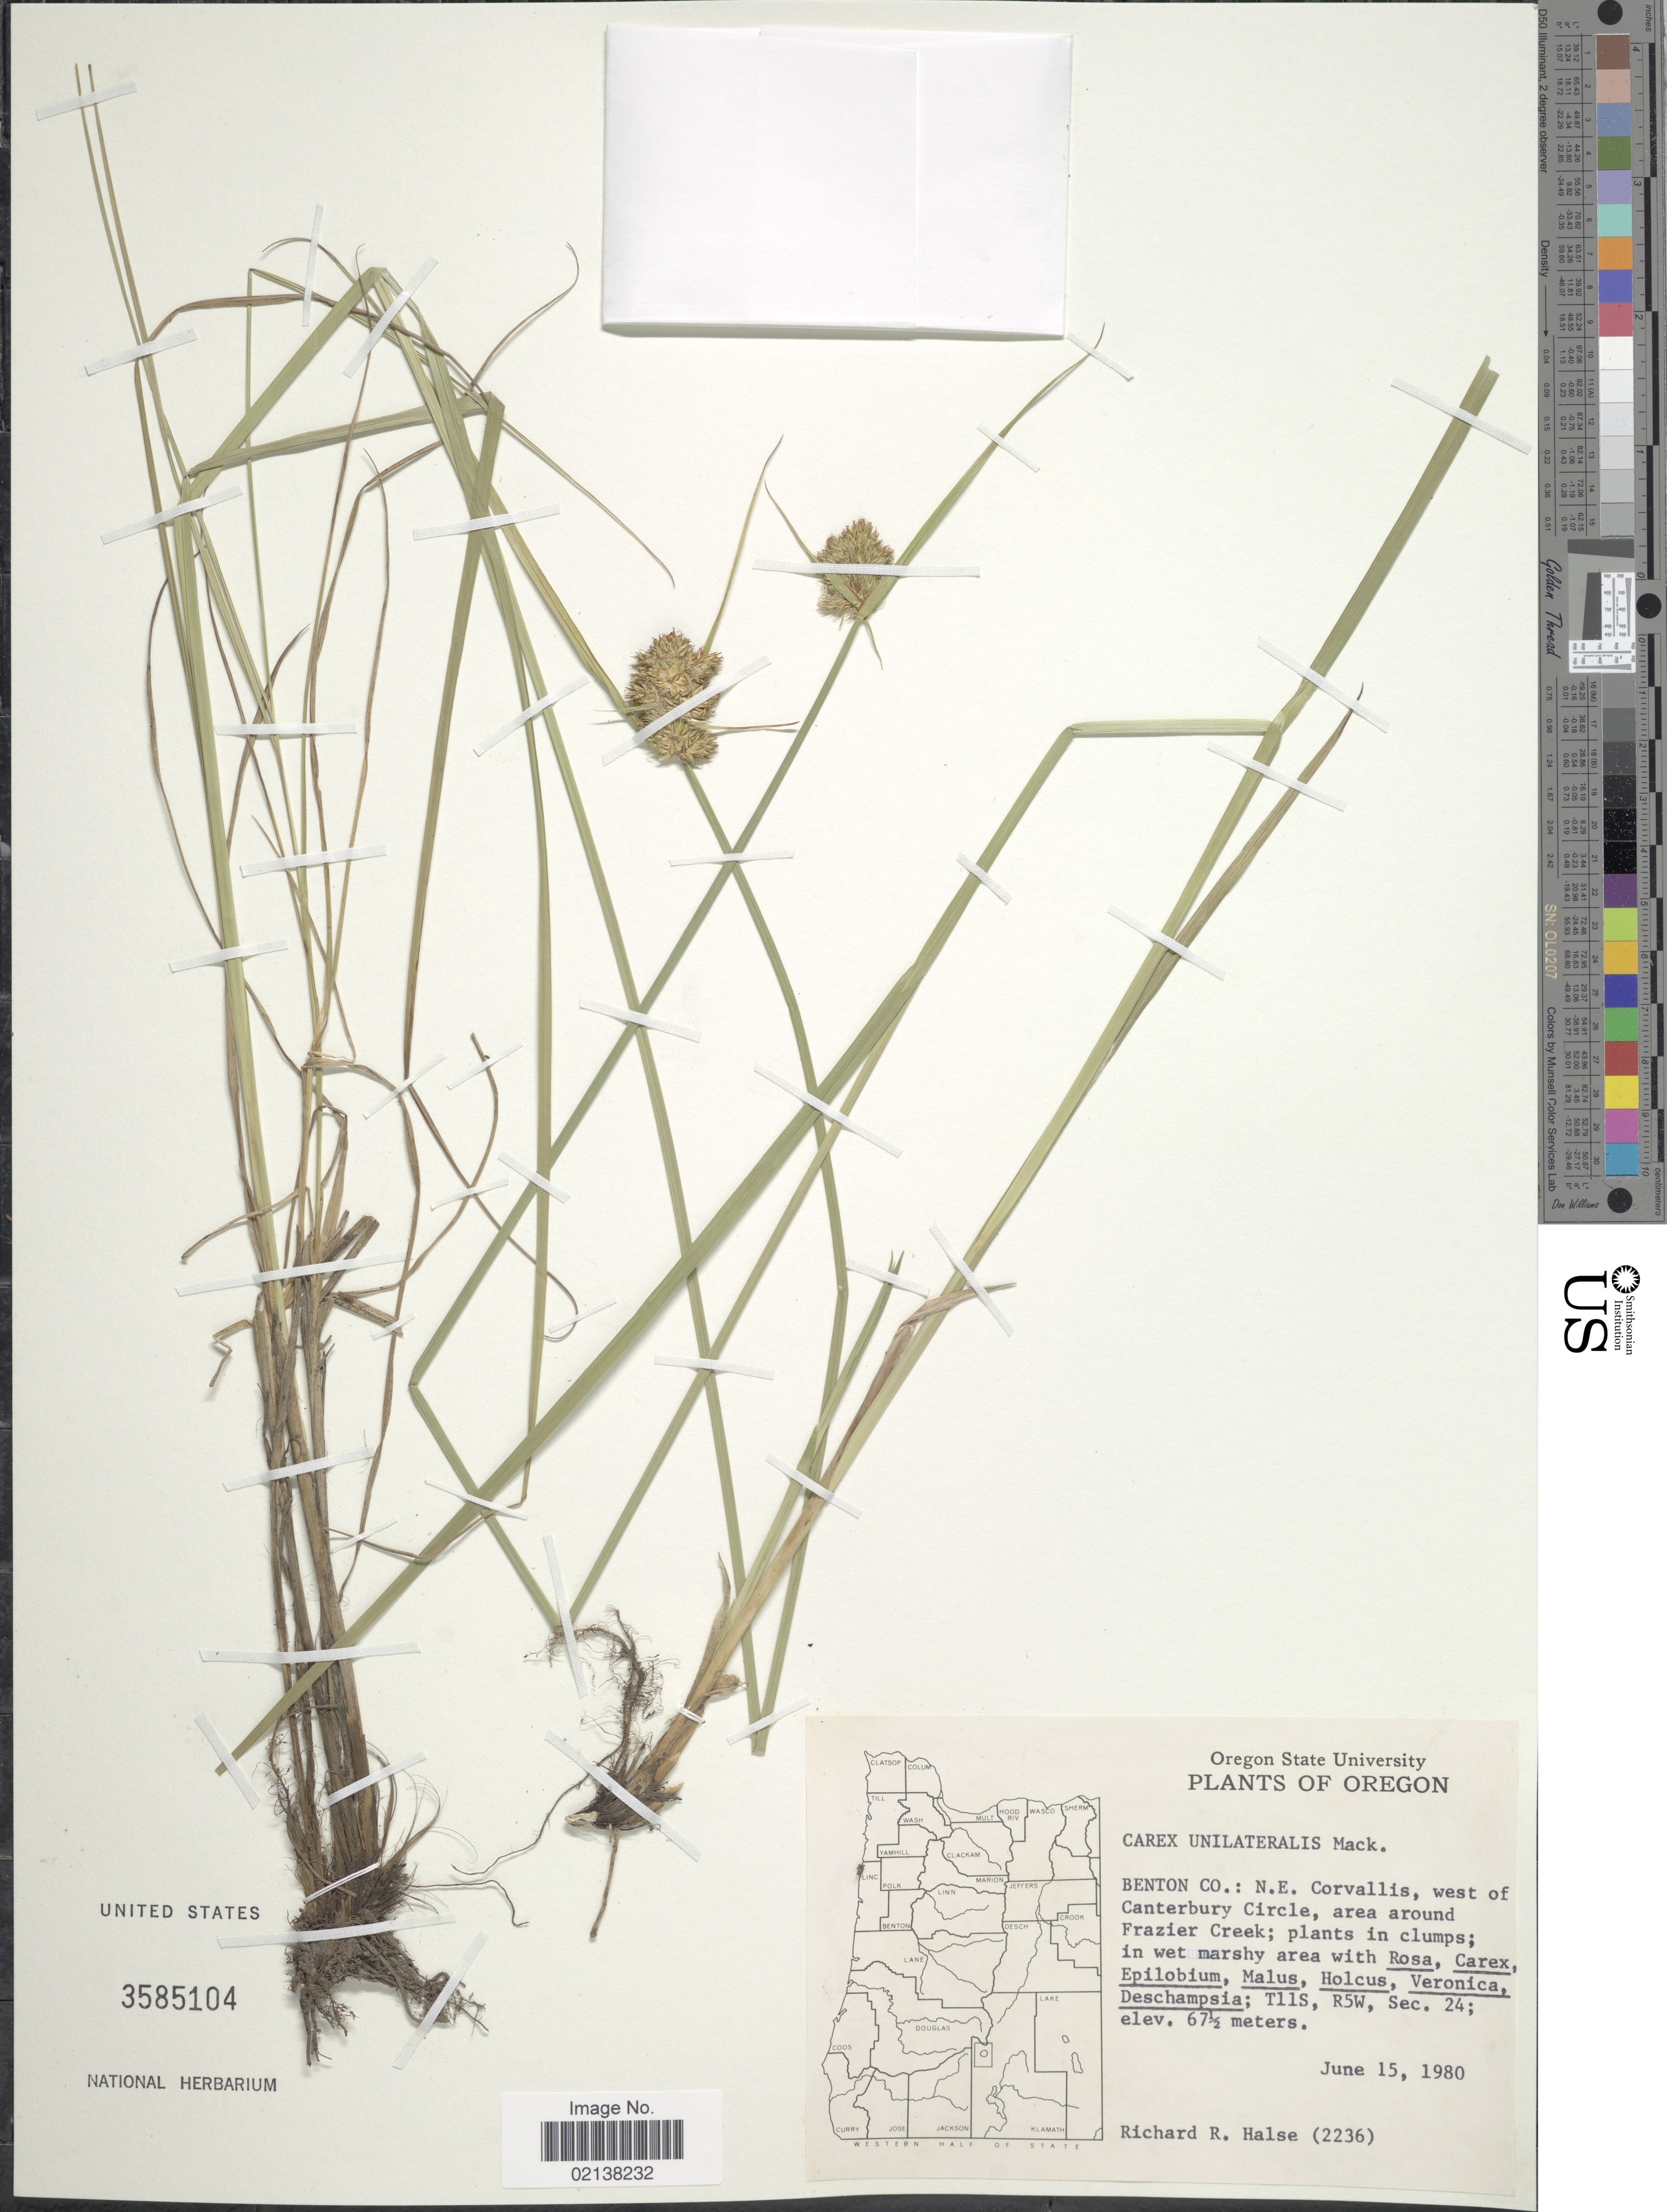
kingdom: Plantae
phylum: Tracheophyta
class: Liliopsida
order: Poales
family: Cyperaceae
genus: Carex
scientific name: Carex unilateralis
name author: Mack.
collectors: R. Halse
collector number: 2236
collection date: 1980-06-15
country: United States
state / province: Oregon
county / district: Benton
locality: Benton Co.: N.E. Corvallis, west of Canterbury Circle, area around Frazier Creek; T11S, R5W, Sec. 24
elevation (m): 67.5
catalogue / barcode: US 3585104